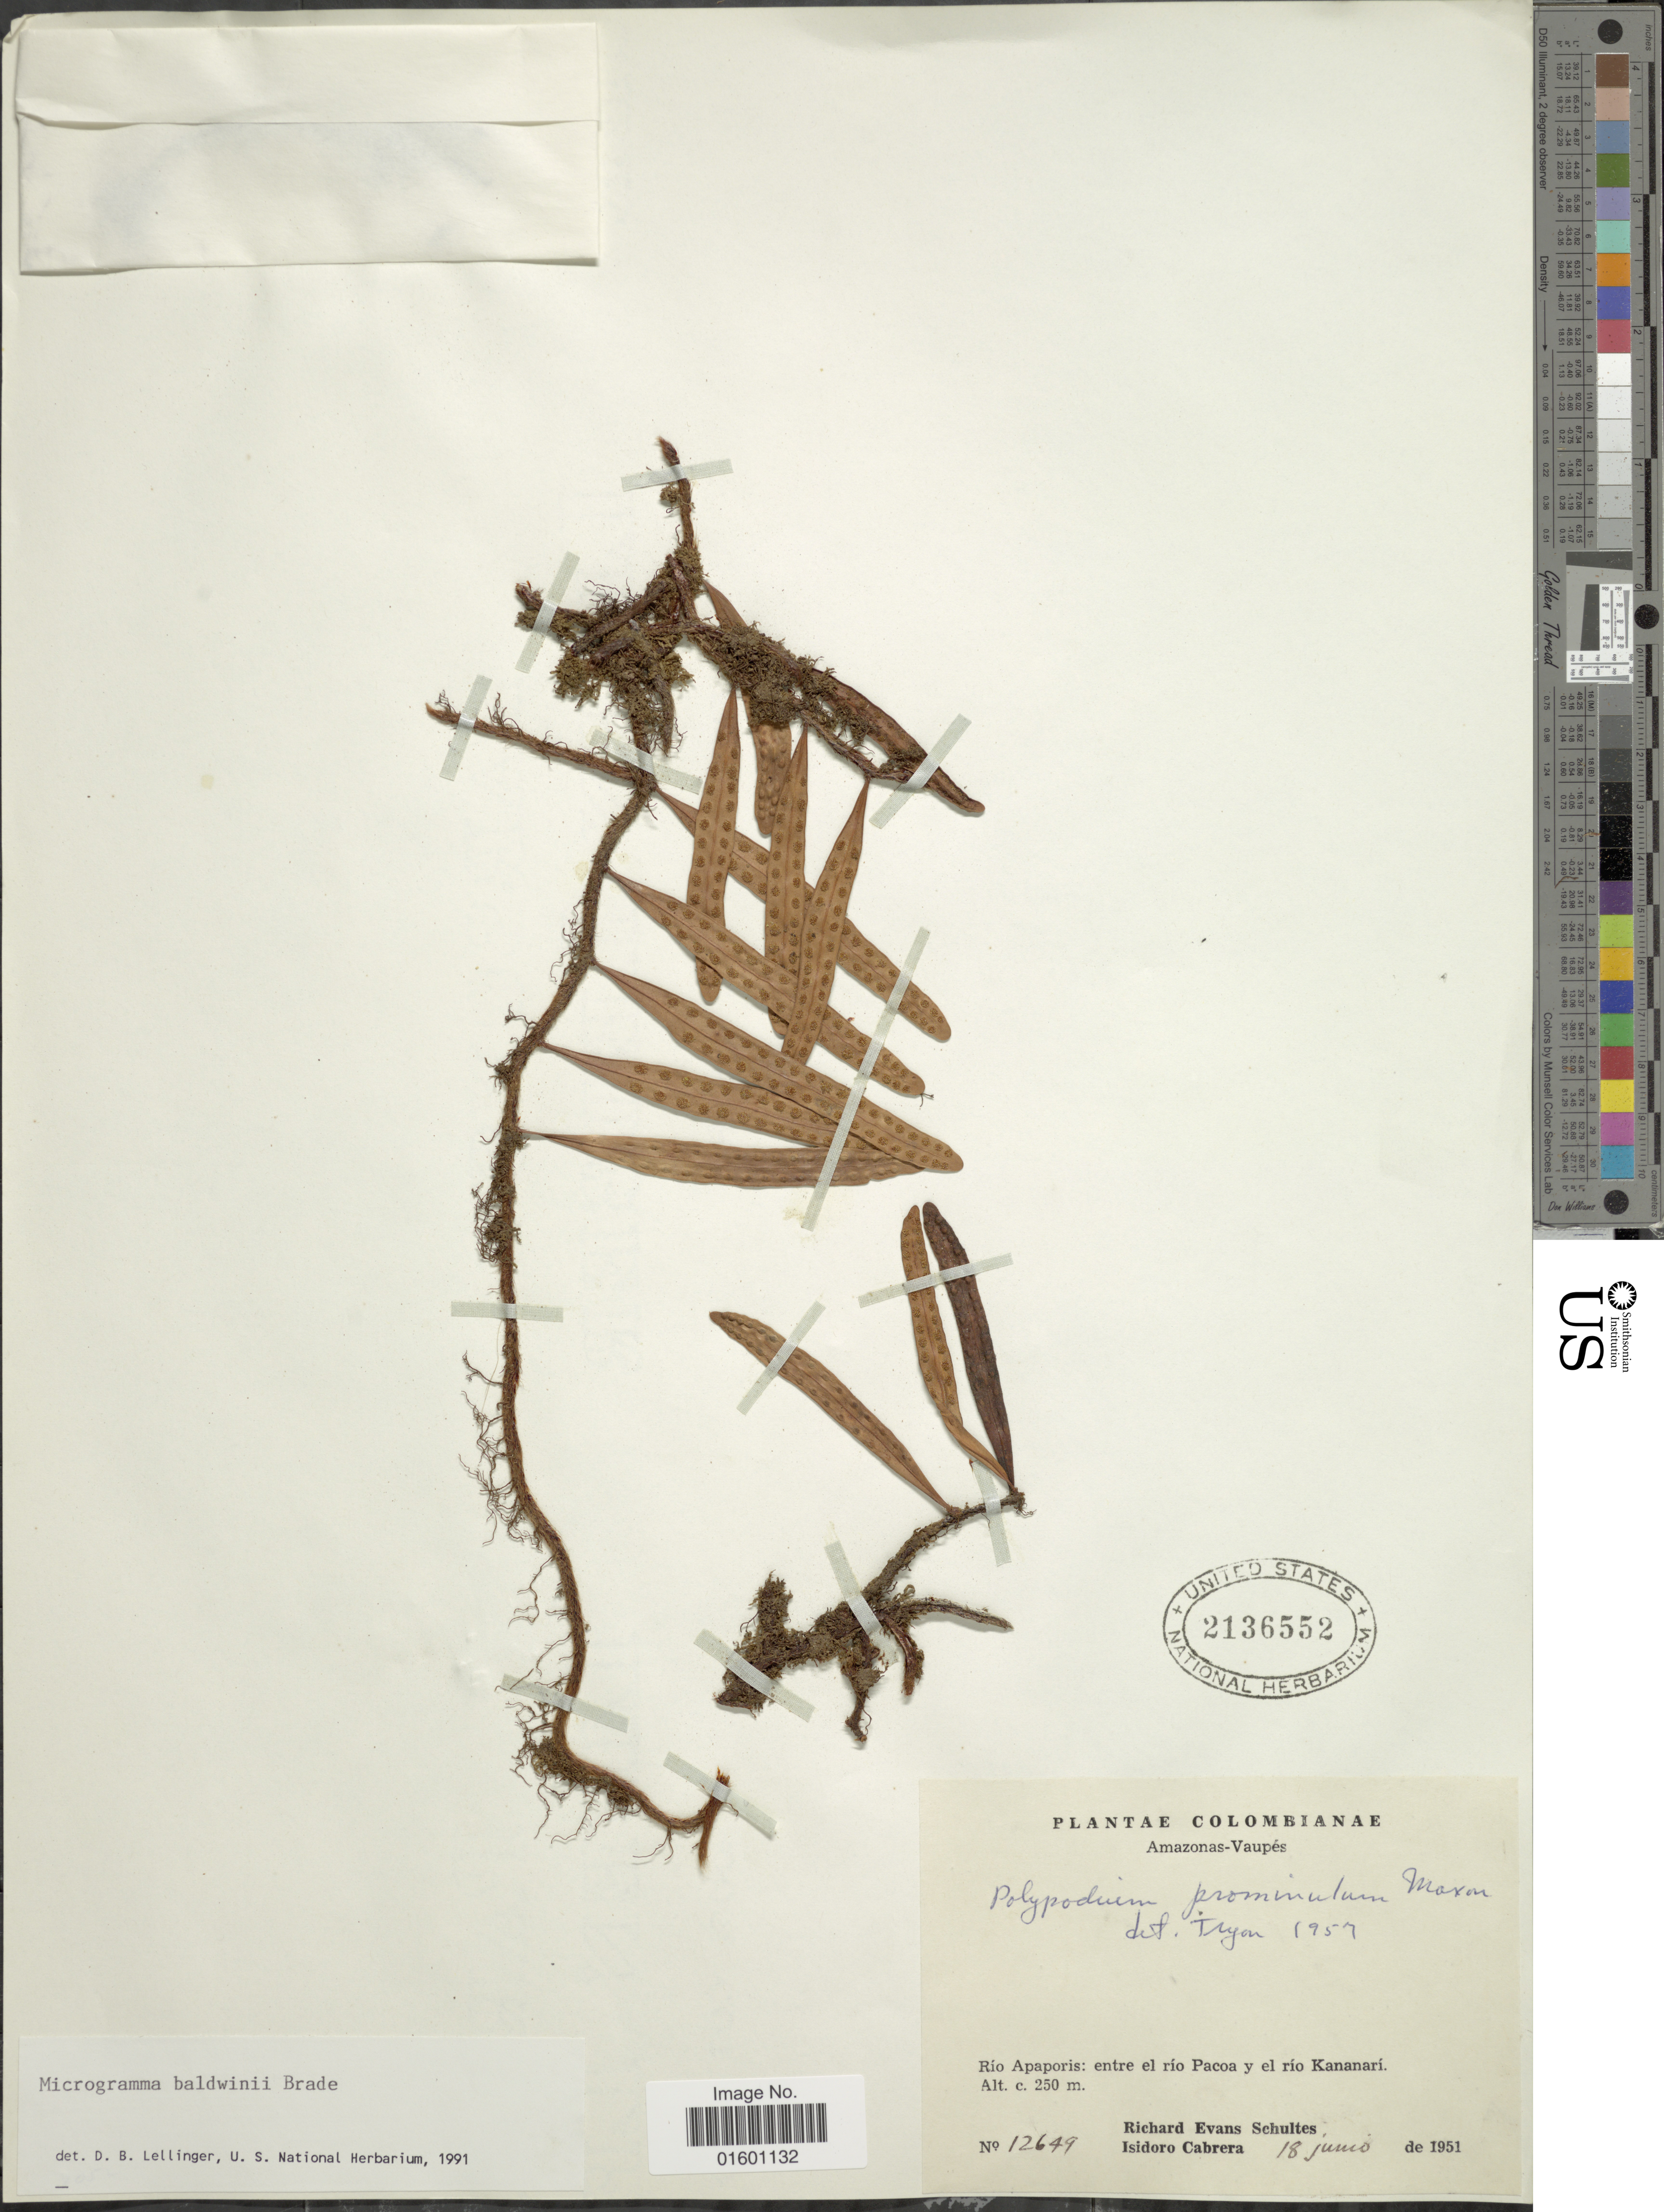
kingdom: Plantae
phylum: Tracheophyta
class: Polypodiopsida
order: Polypodiales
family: Polypodiaceae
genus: Microgramma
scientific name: Microgramma baldwinii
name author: Brade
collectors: R. E. Schultes & I. Cabrera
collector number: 12649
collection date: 1951-06-18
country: Colombia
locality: Amazonas - Vaupes, Rio Apaporis: entre el rio pacoa y el rio Kananari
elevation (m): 250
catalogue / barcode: US 2136552